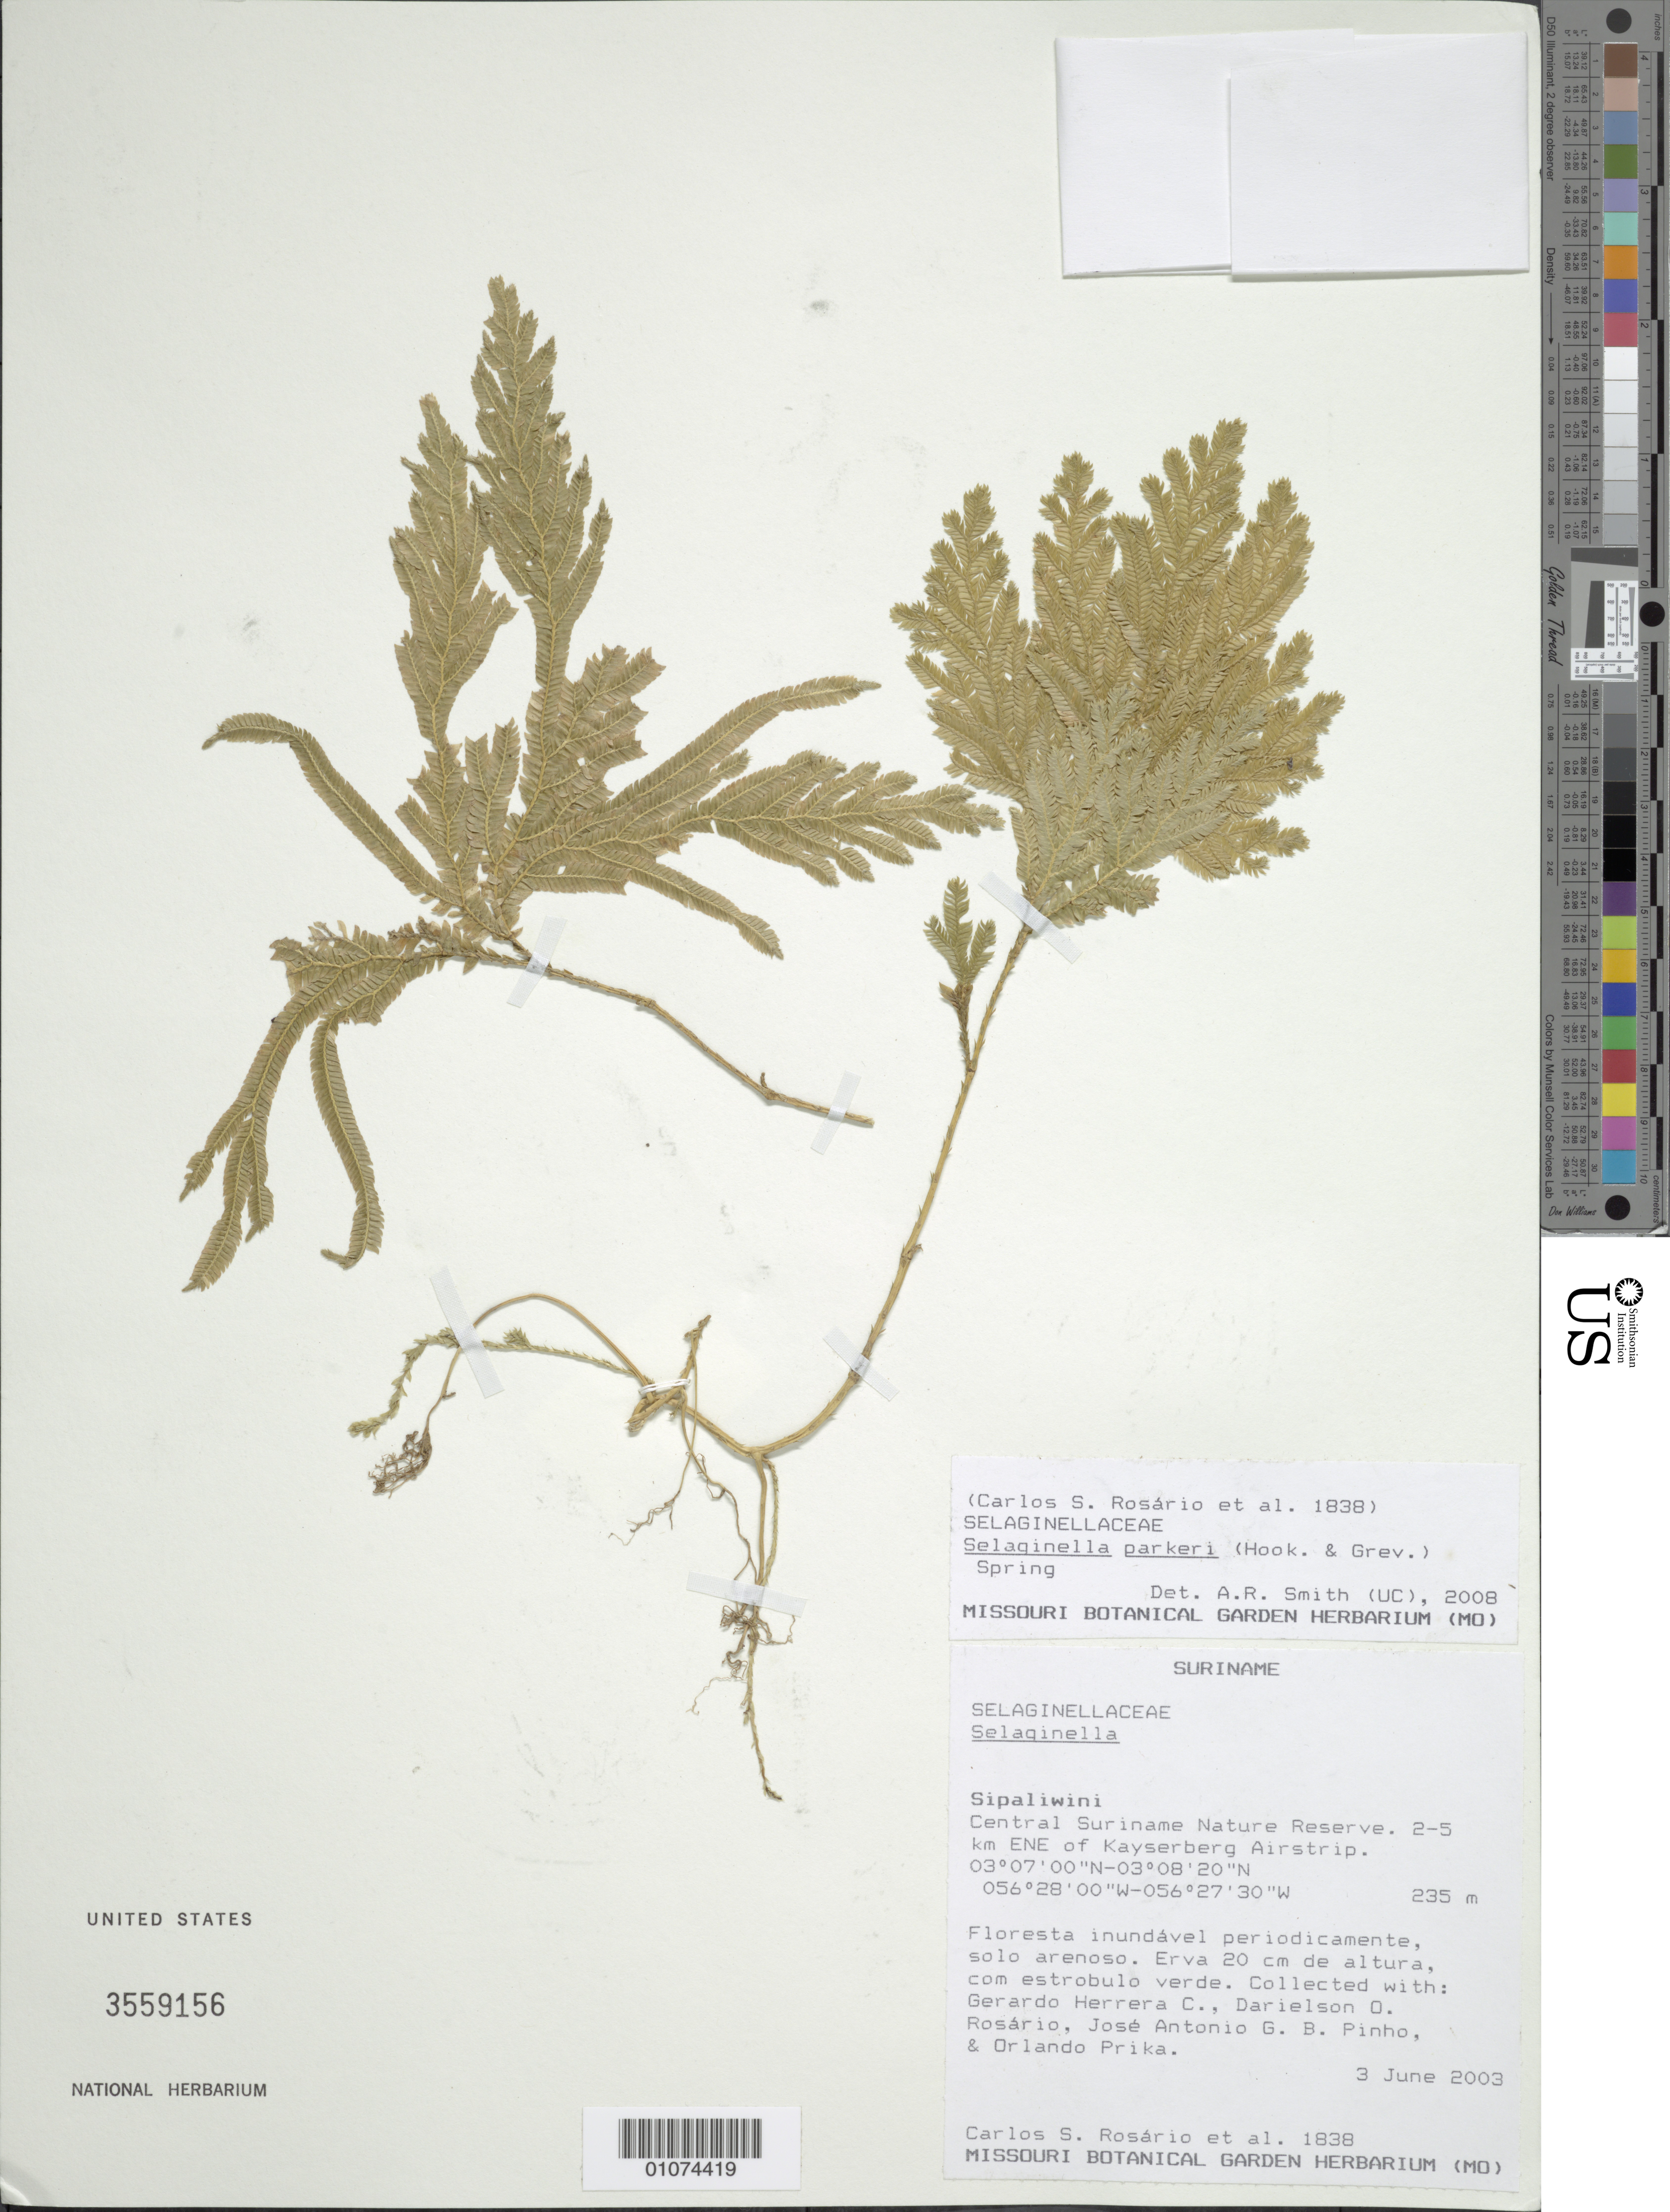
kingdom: Plantae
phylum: Tracheophyta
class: Lycopodiopsida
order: Selaginellales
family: Selaginellaceae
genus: Selaginella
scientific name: Selaginella parkeri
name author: (Hook. & Grev.) Spring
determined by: Smith, Alan R., (UC)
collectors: C. S. Rosário, D. Rosario, G. Herrera Ch., J. Pinho & O. Prika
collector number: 1838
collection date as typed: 3-Jun-03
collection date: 2003-06-03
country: Suriname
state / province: Sipaliwini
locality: Central Suriname Nature Reserve. 2-5 km ENE of Kayersberg Airstrip.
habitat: Floresta inundavel periodicamente, solo arenoso.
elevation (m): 235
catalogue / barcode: US 3559156